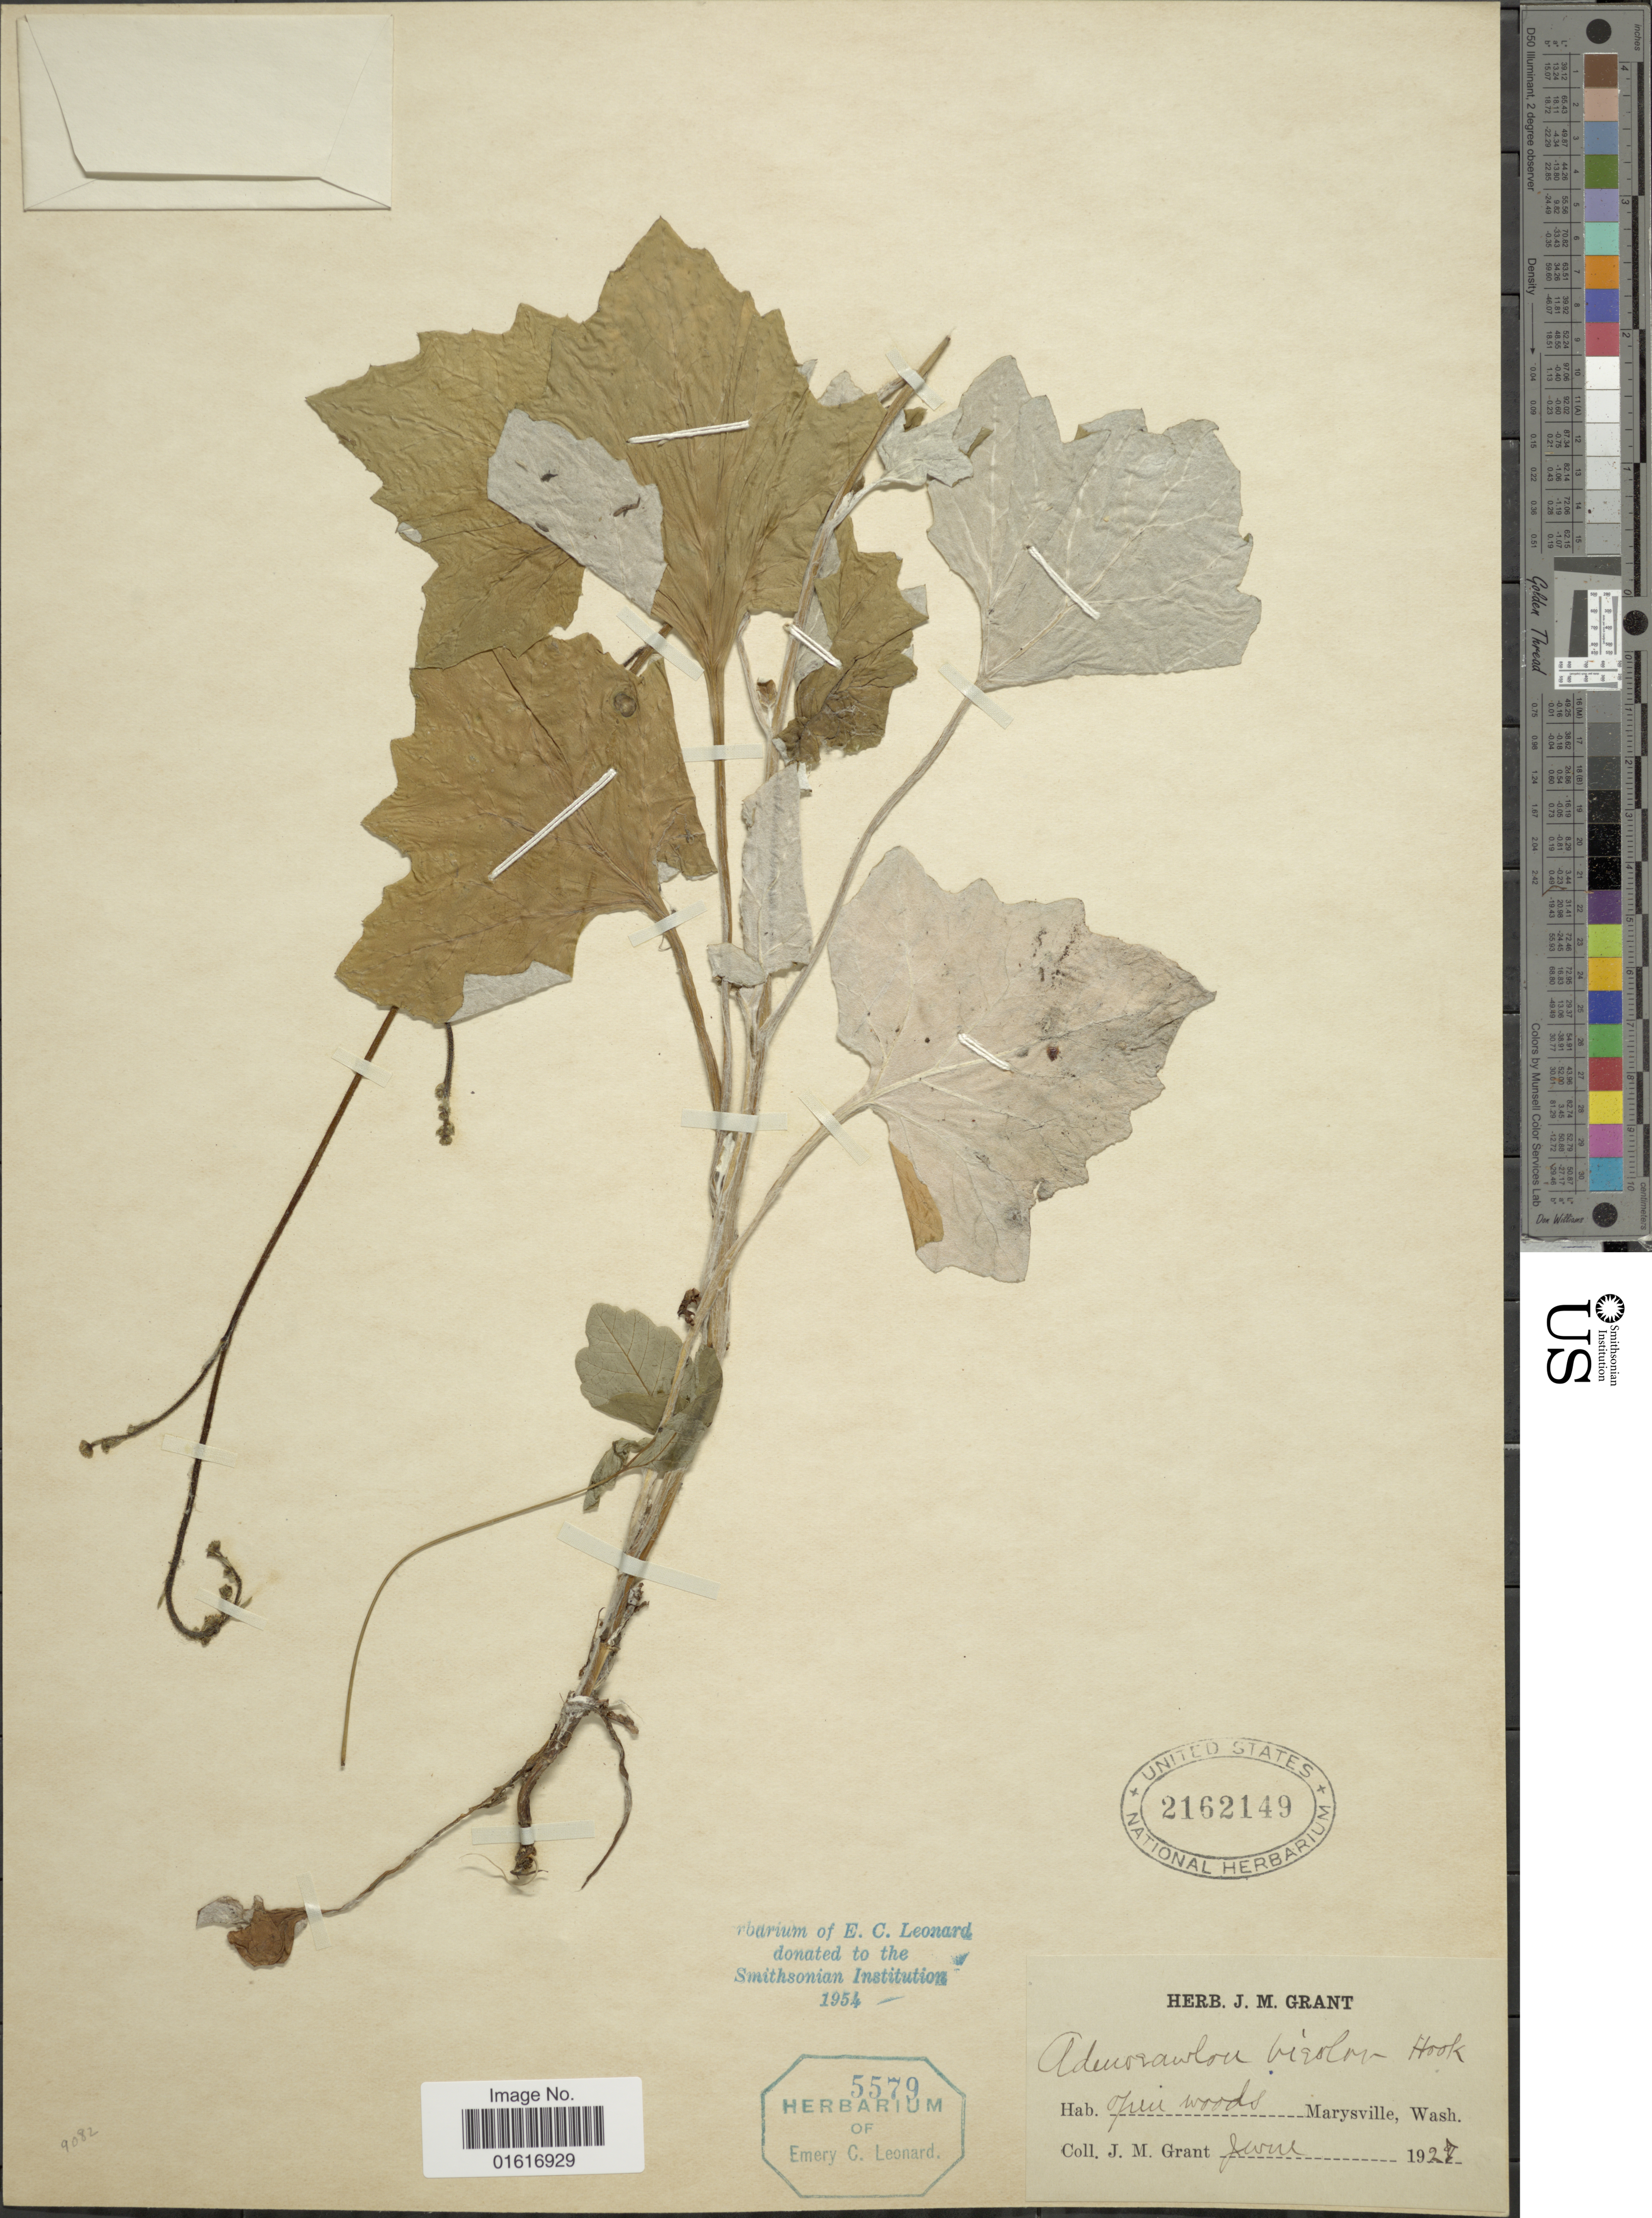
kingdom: Plantae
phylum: Tracheophyta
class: Magnoliopsida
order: Asterales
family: Asteraceae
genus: Adenocaulon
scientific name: Adenocaulon bicolor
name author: Hook.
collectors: J. M. Grant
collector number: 5579*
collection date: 1927-06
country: United States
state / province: Washington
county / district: Snohomish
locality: Open woods, Marysville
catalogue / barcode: US 2162149